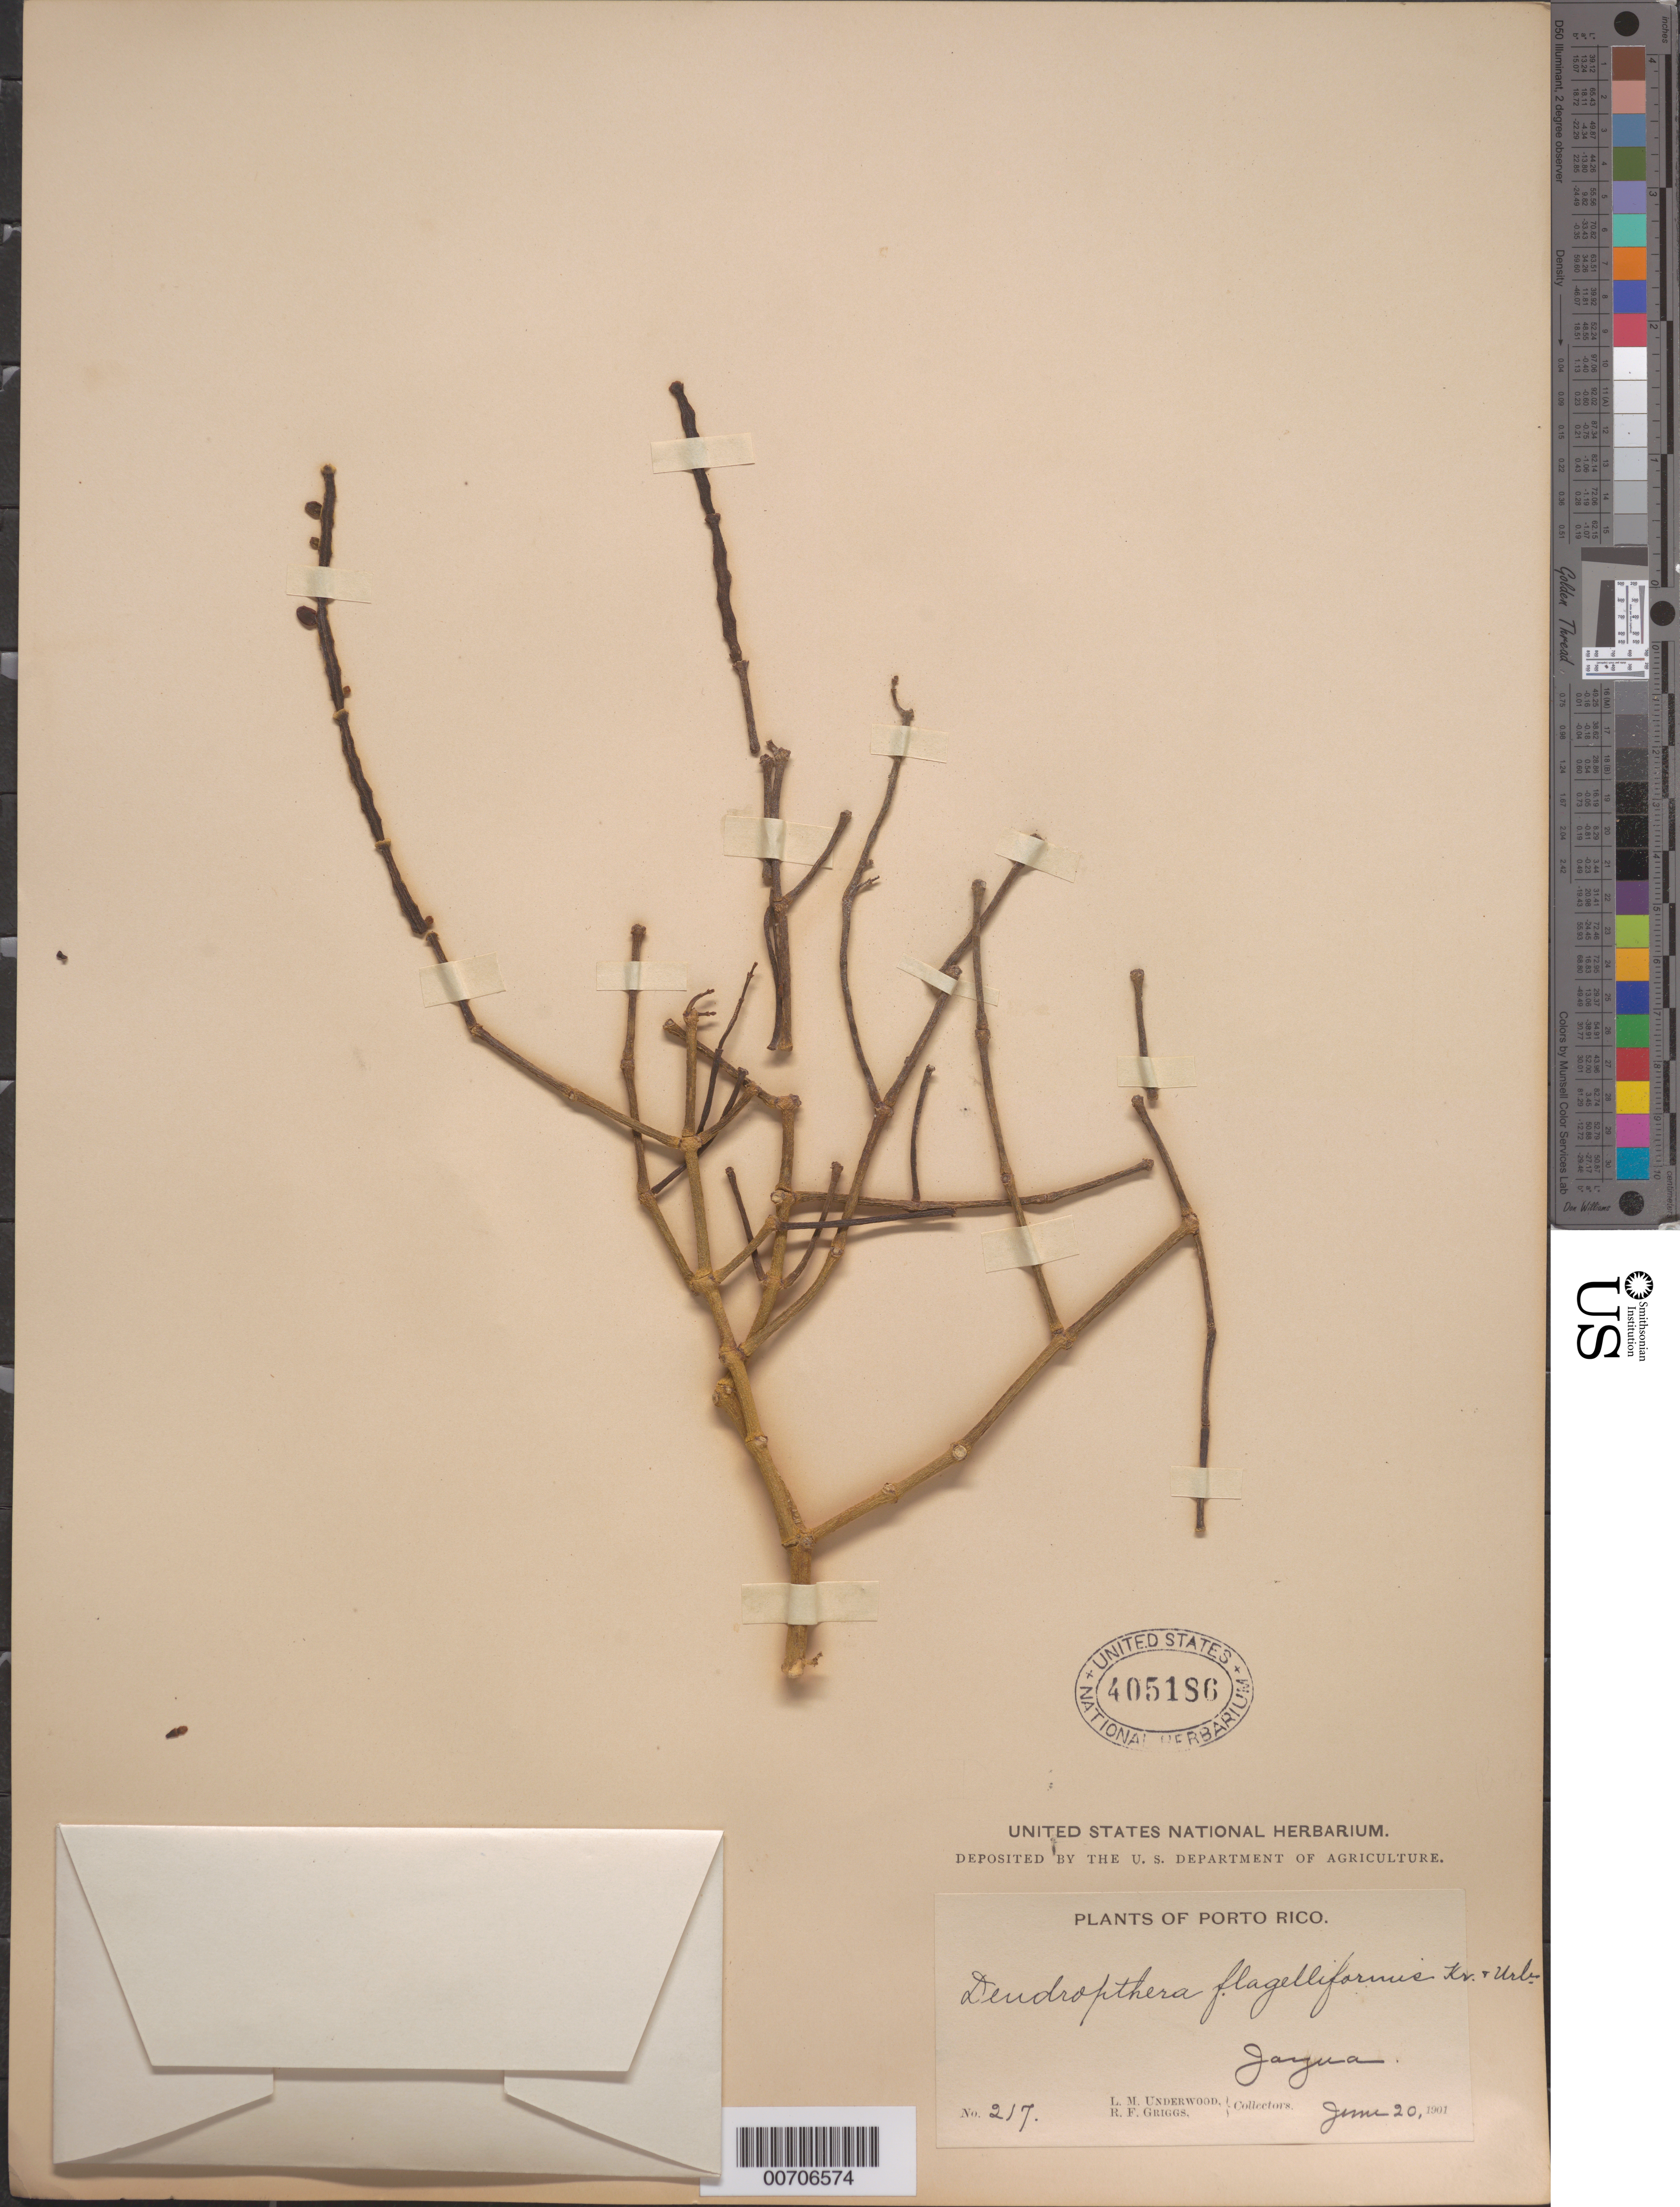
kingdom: Plantae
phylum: Tracheophyta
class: Magnoliopsida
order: Santalales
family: Viscaceae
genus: Dendrophthora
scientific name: Dendrophthora flagelliformis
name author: (Lam.) Krug & Urb.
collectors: L. M. Underwood & R. F. Griggs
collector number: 217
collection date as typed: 20 Jun 1901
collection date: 1901-06-20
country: Puerto Rico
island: Greater Antilles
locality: Jayua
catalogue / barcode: US 405186